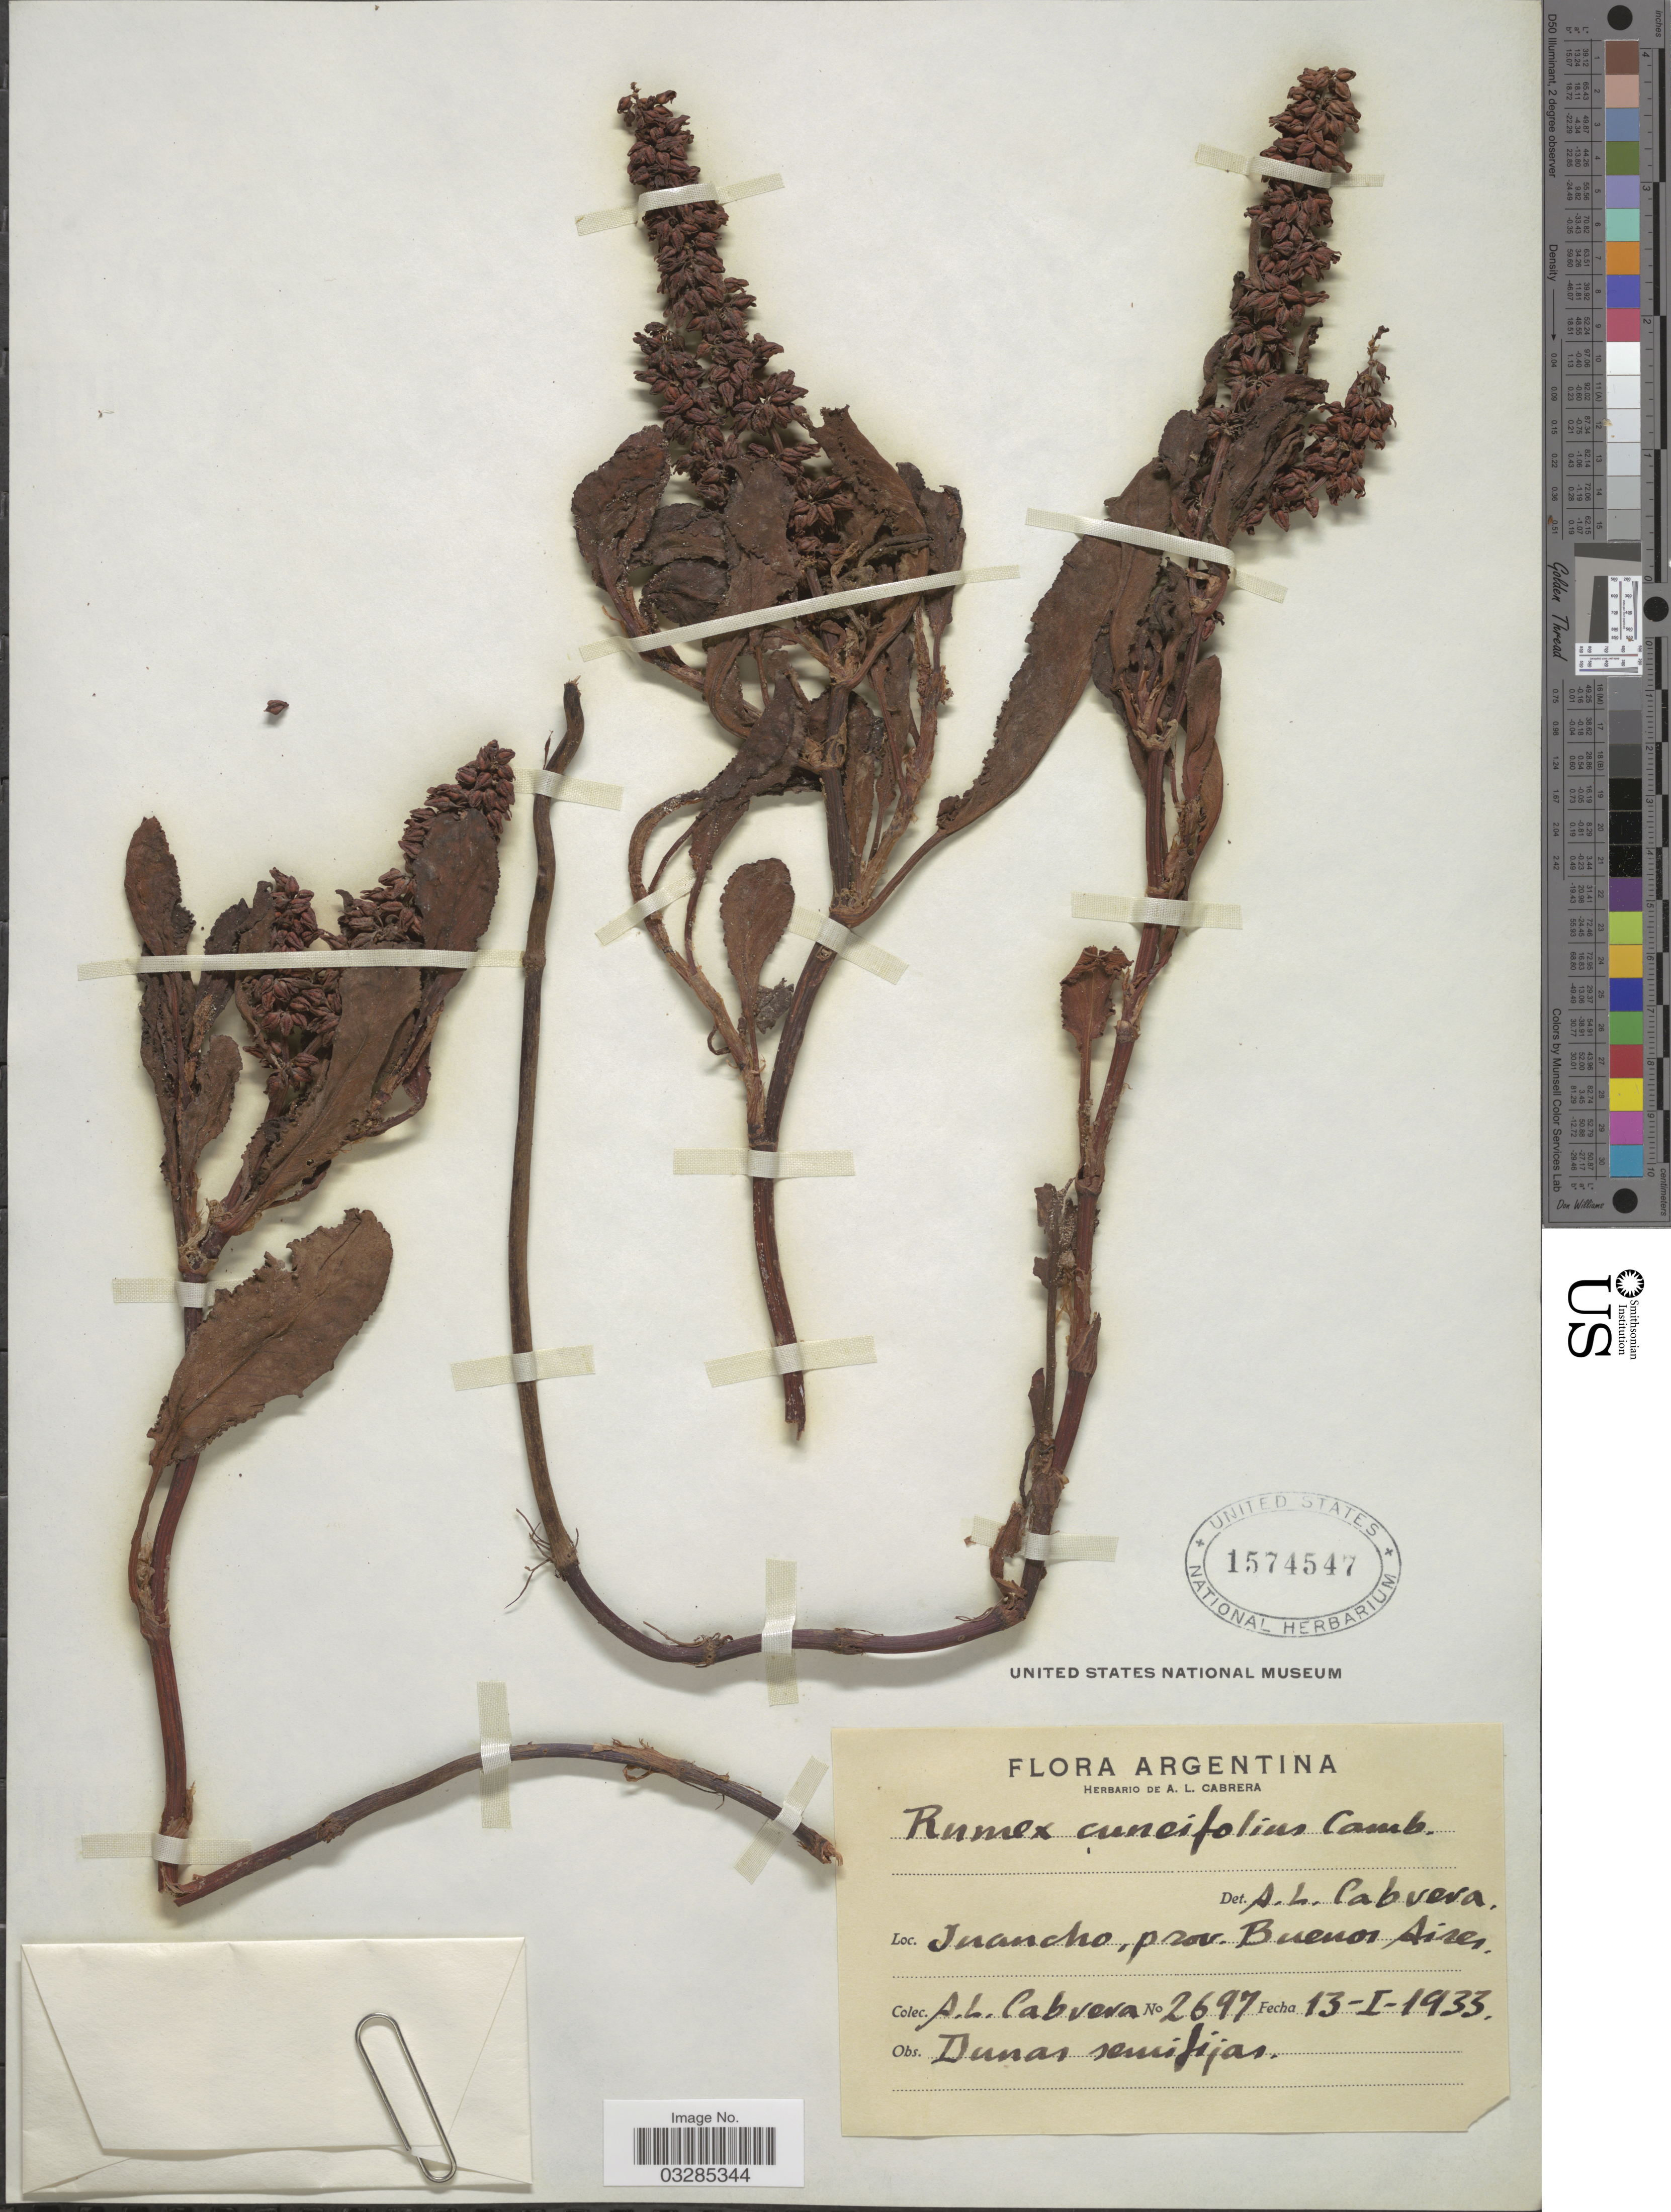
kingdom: Plantae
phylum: Tracheophyta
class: Magnoliopsida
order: Caryophyllales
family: Polygonaceae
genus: Rumex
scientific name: Rumex cuneifolius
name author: Campd.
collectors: A. L. Cabrera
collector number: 2697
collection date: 1933-01-13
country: Argentina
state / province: Buenos Aires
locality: Juancho.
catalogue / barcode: US 1574547